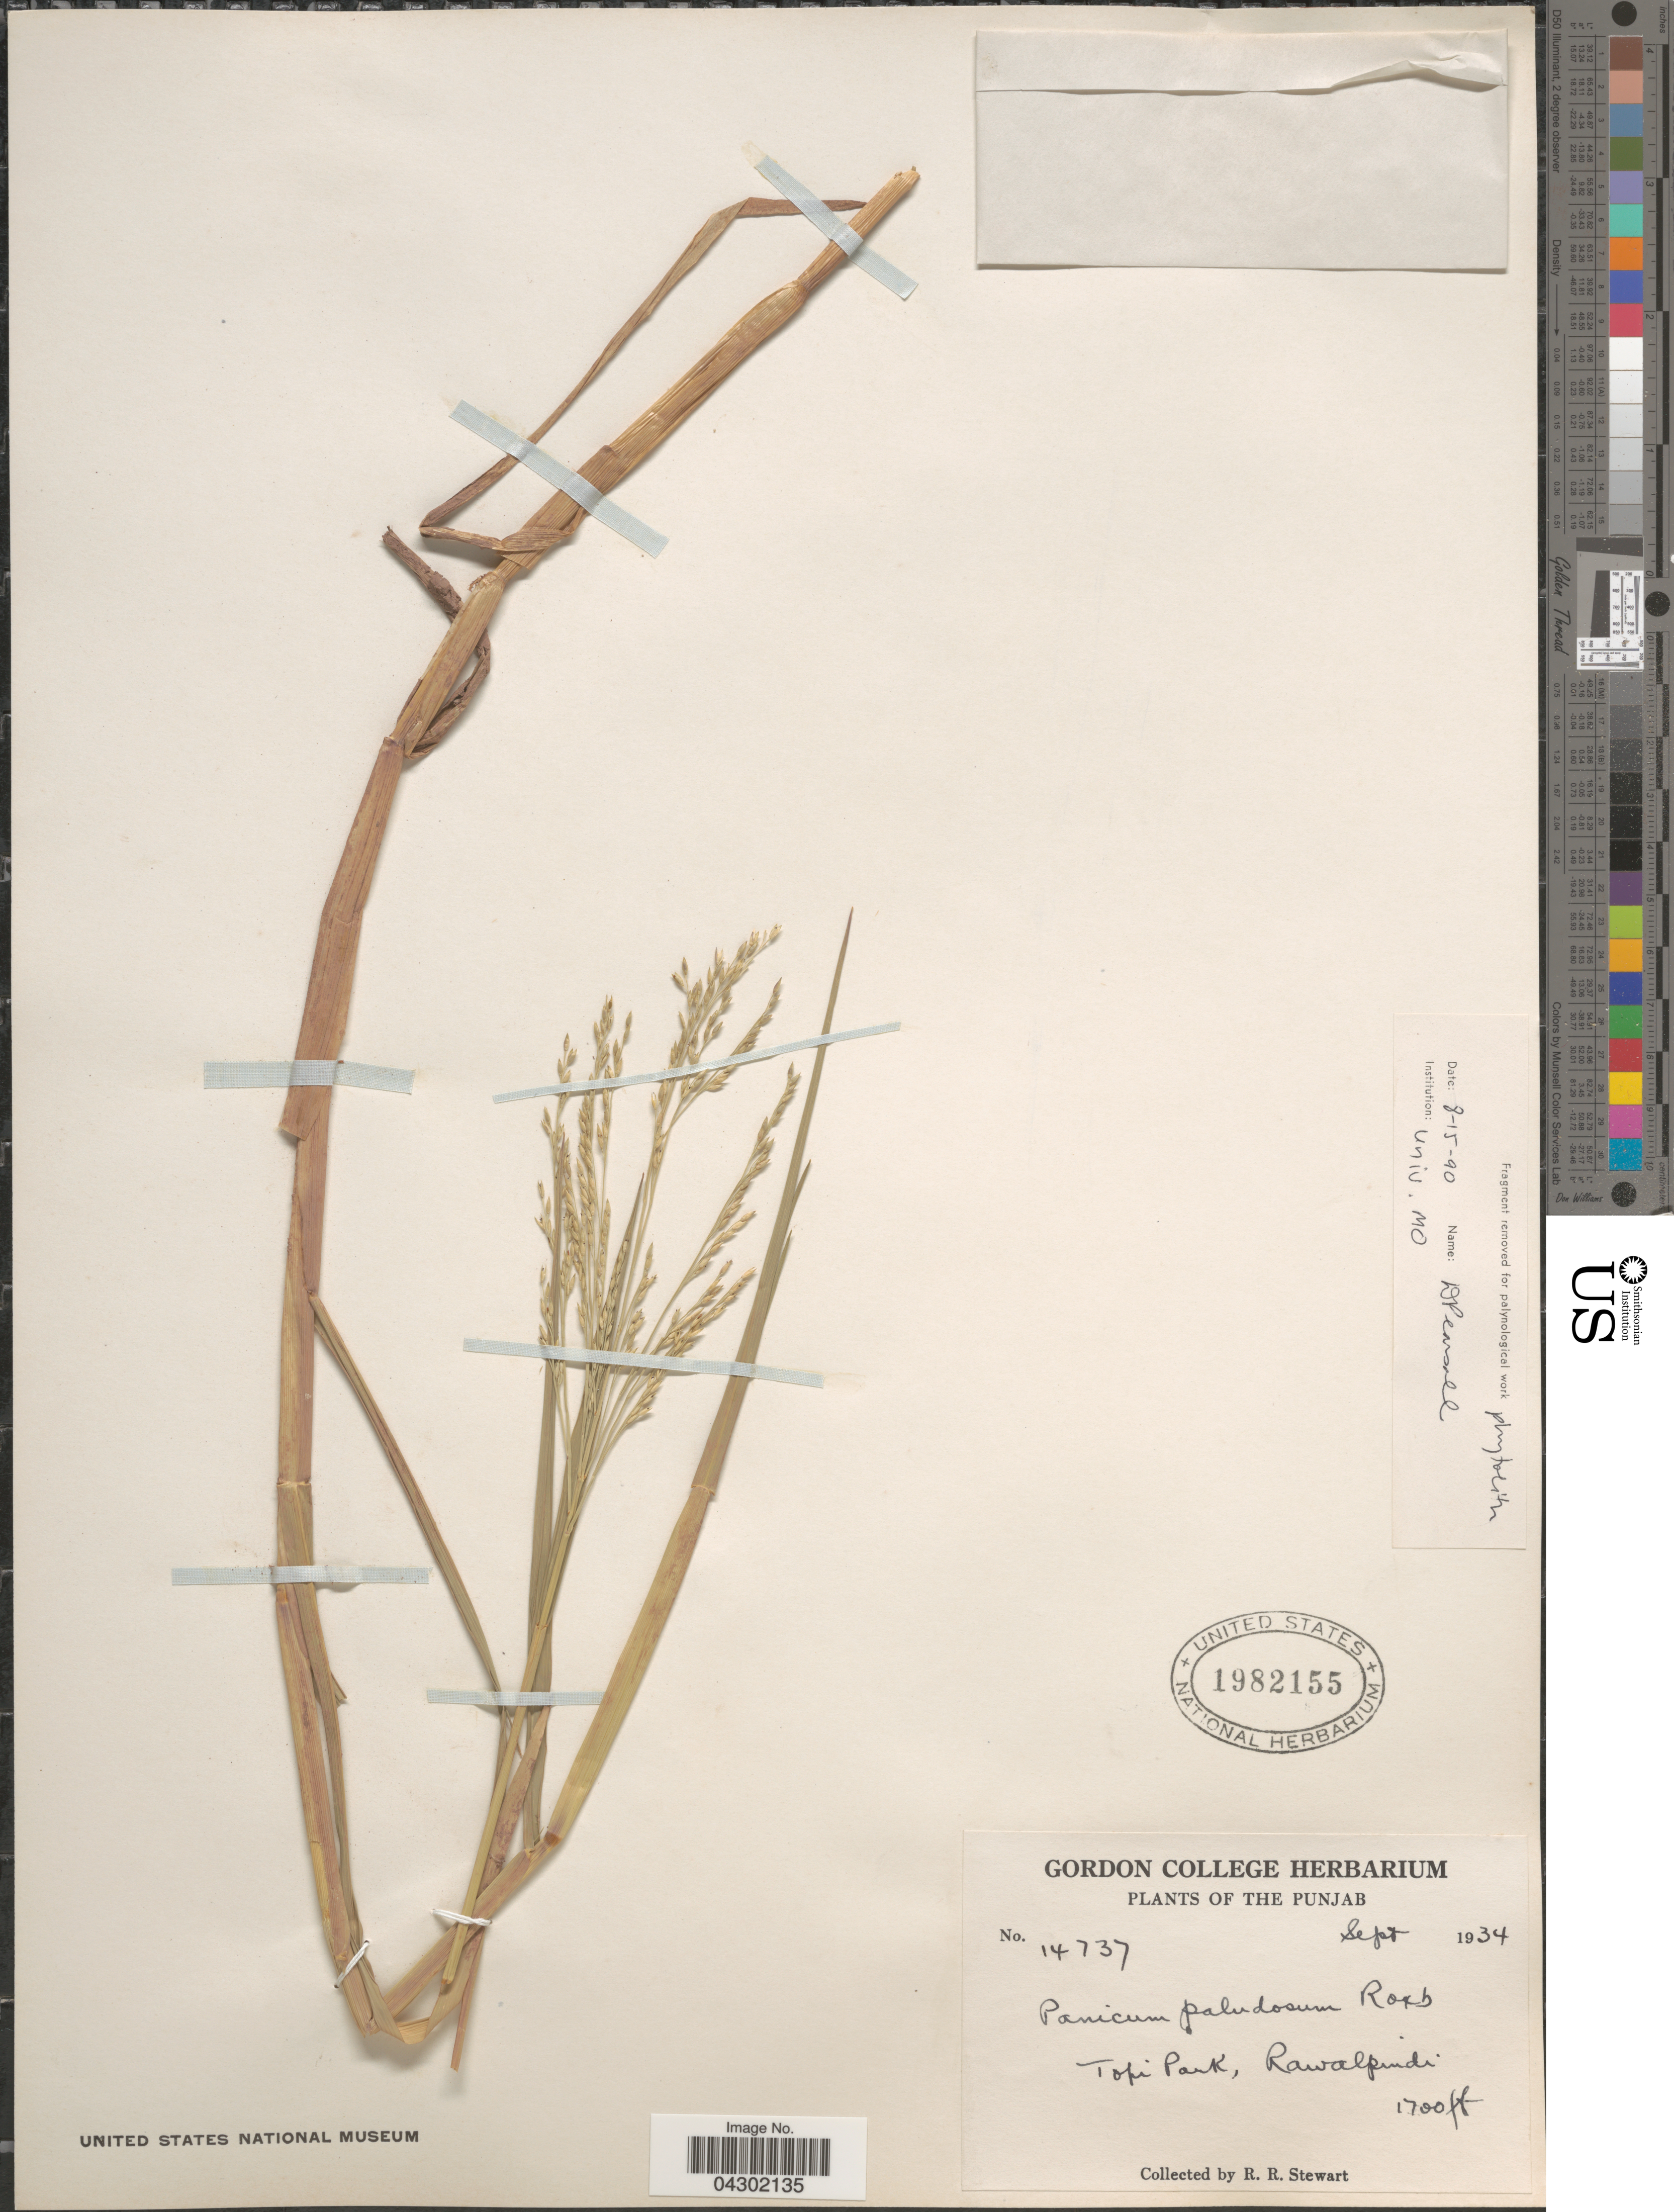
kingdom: Plantae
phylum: Tracheophyta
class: Liliopsida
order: Poales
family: Poaceae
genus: Panicum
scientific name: Panicum paludosum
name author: Roxb.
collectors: R. Stewart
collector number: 14737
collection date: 1934-09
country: Pakistan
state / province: Punjab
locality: Topi Park, Rawalpindi.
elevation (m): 518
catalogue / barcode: US 1982155